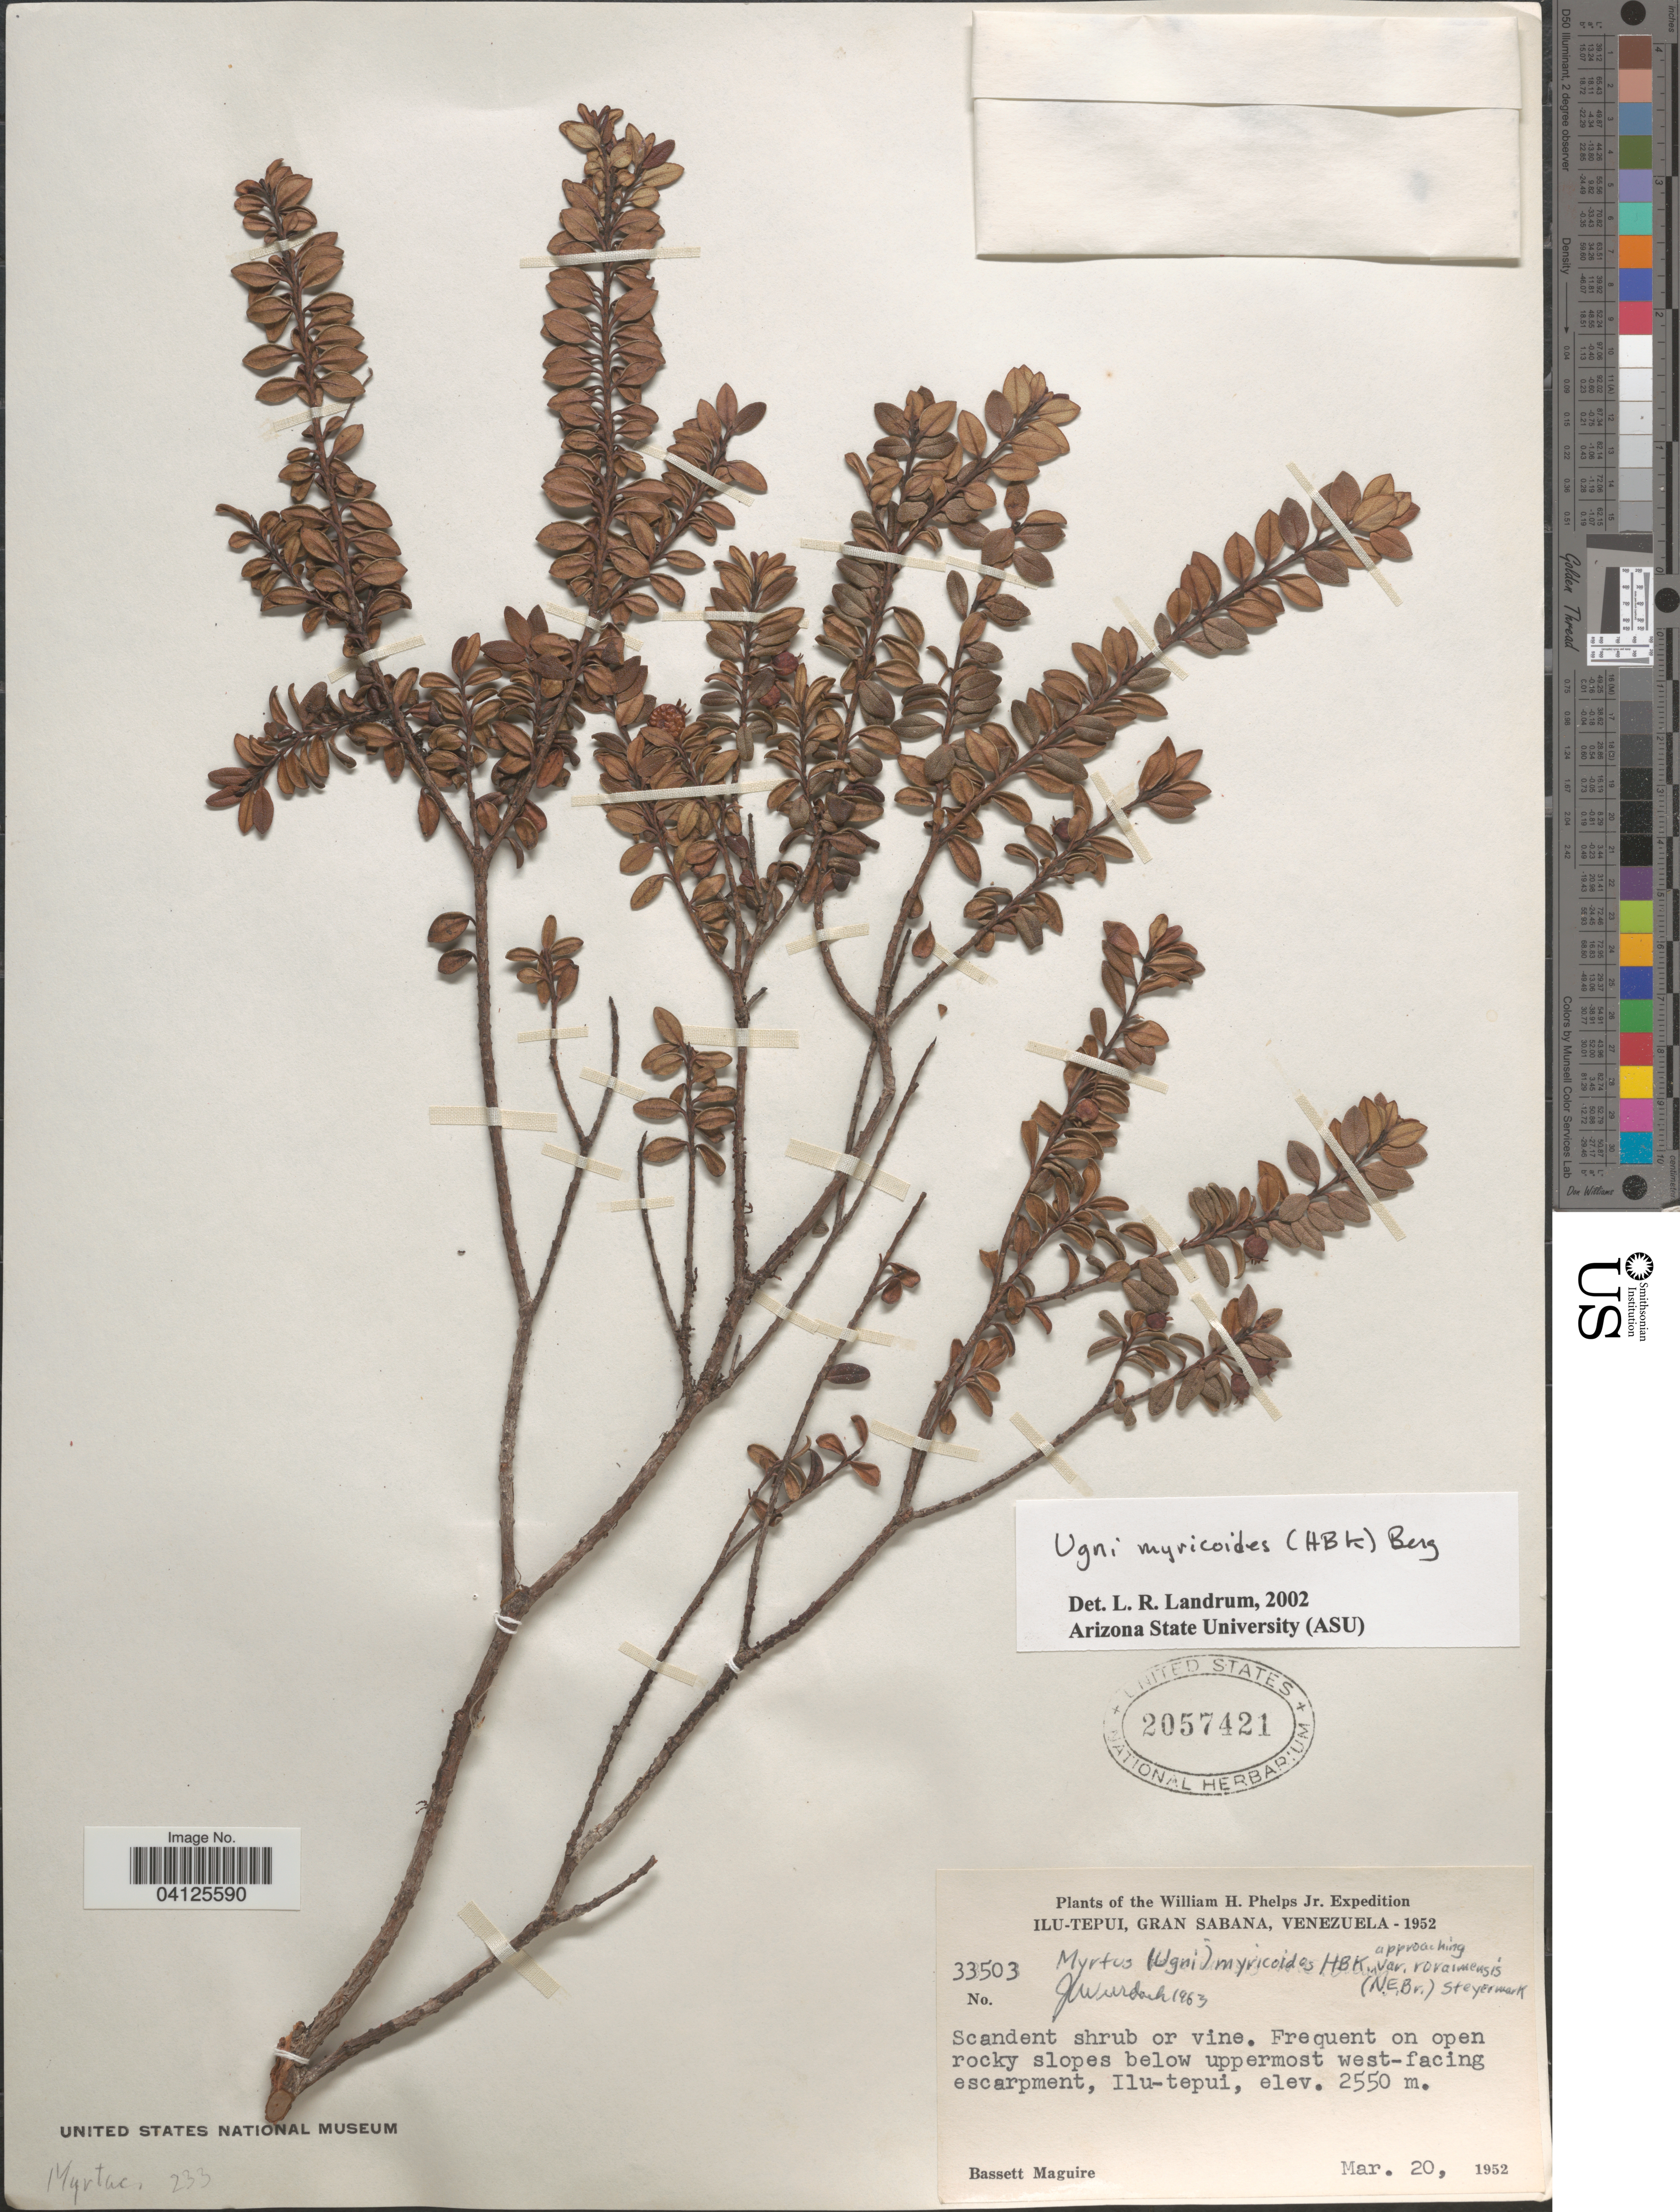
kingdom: Plantae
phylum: Tracheophyta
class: Magnoliopsida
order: Myrtales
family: Myrtaceae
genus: Ugni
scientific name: Ugni myricoides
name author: (Kunth) O. Berg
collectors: B. Maguire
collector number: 33503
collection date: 1952-03-20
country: Venezuela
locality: The William H. Phelps Jr. Expedition. Ilu-Tepui, Gran Sabana. Frequent on open rocky slopes below uppermost west-facing escarpment, Ilu=tepui.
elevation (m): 2550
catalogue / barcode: US 2057421